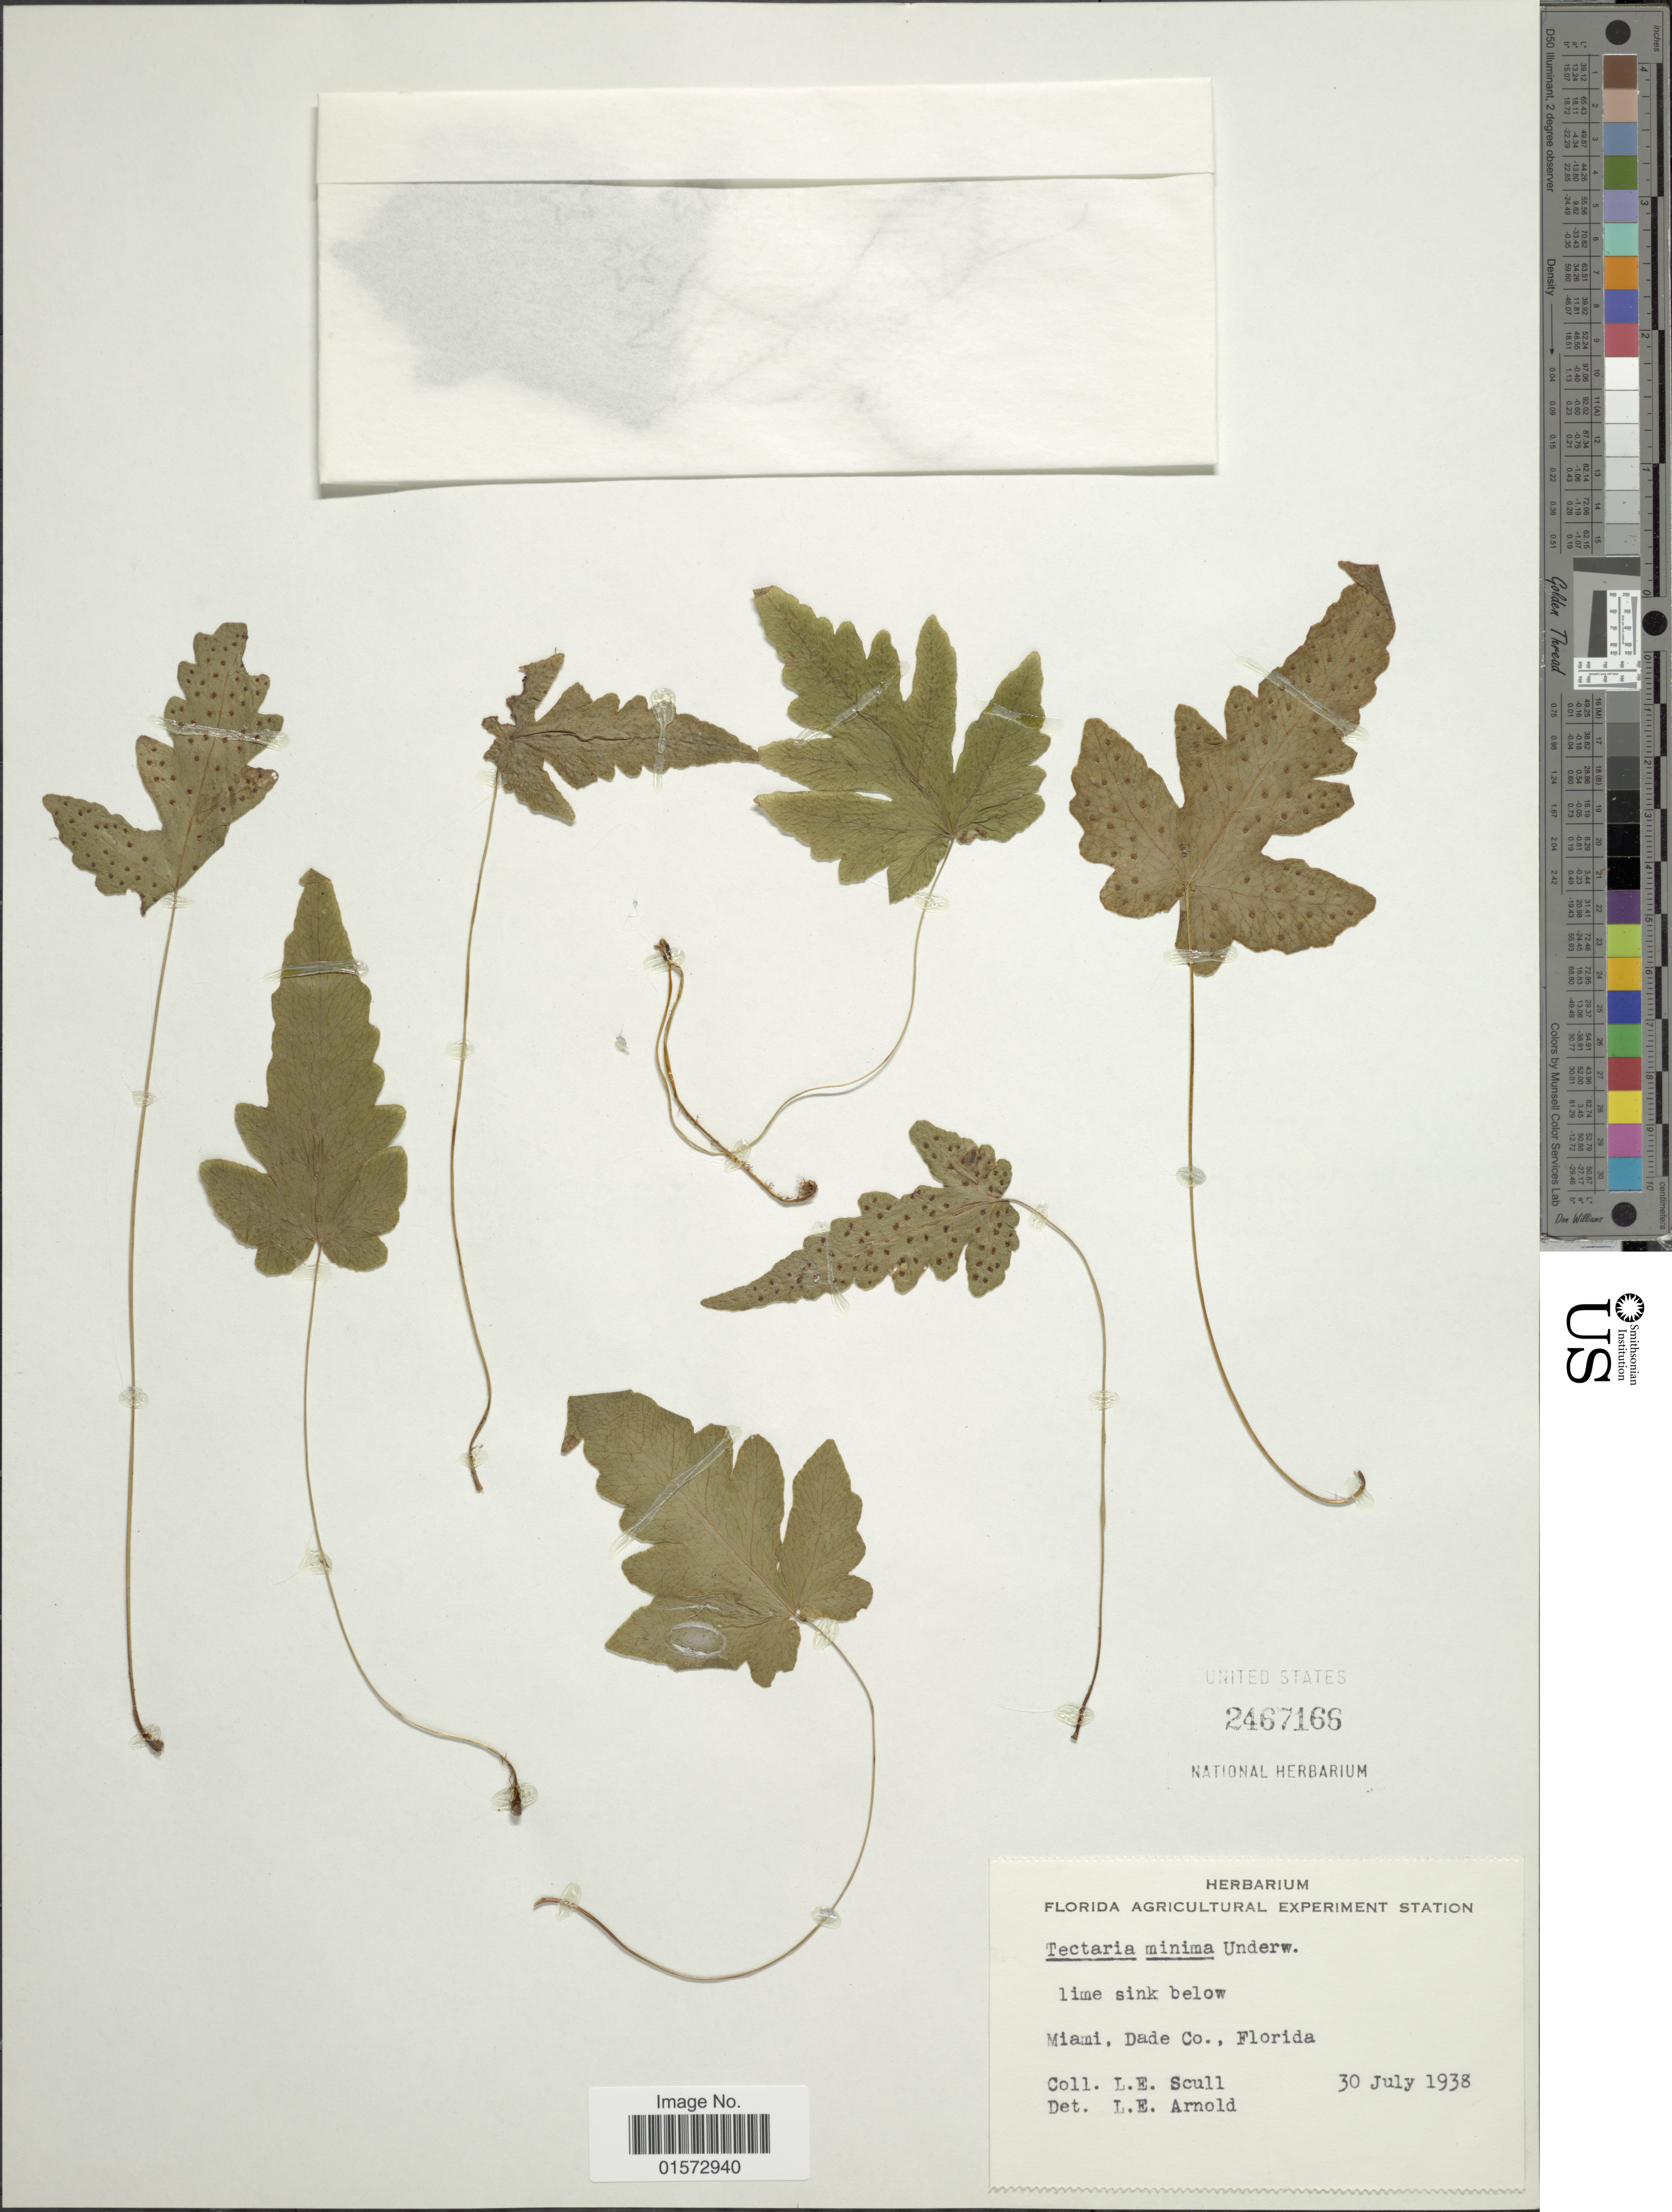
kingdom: Plantae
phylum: Tracheophyta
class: Polypodiopsida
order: Polypodiales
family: Tectariaceae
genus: Tectaria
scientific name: Tectaria fimbriata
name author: (Willd.) Lourteig & Proctor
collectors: E. Scull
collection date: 1938-07-30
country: United States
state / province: Florida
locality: Miami, Dade Co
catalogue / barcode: US 2467166